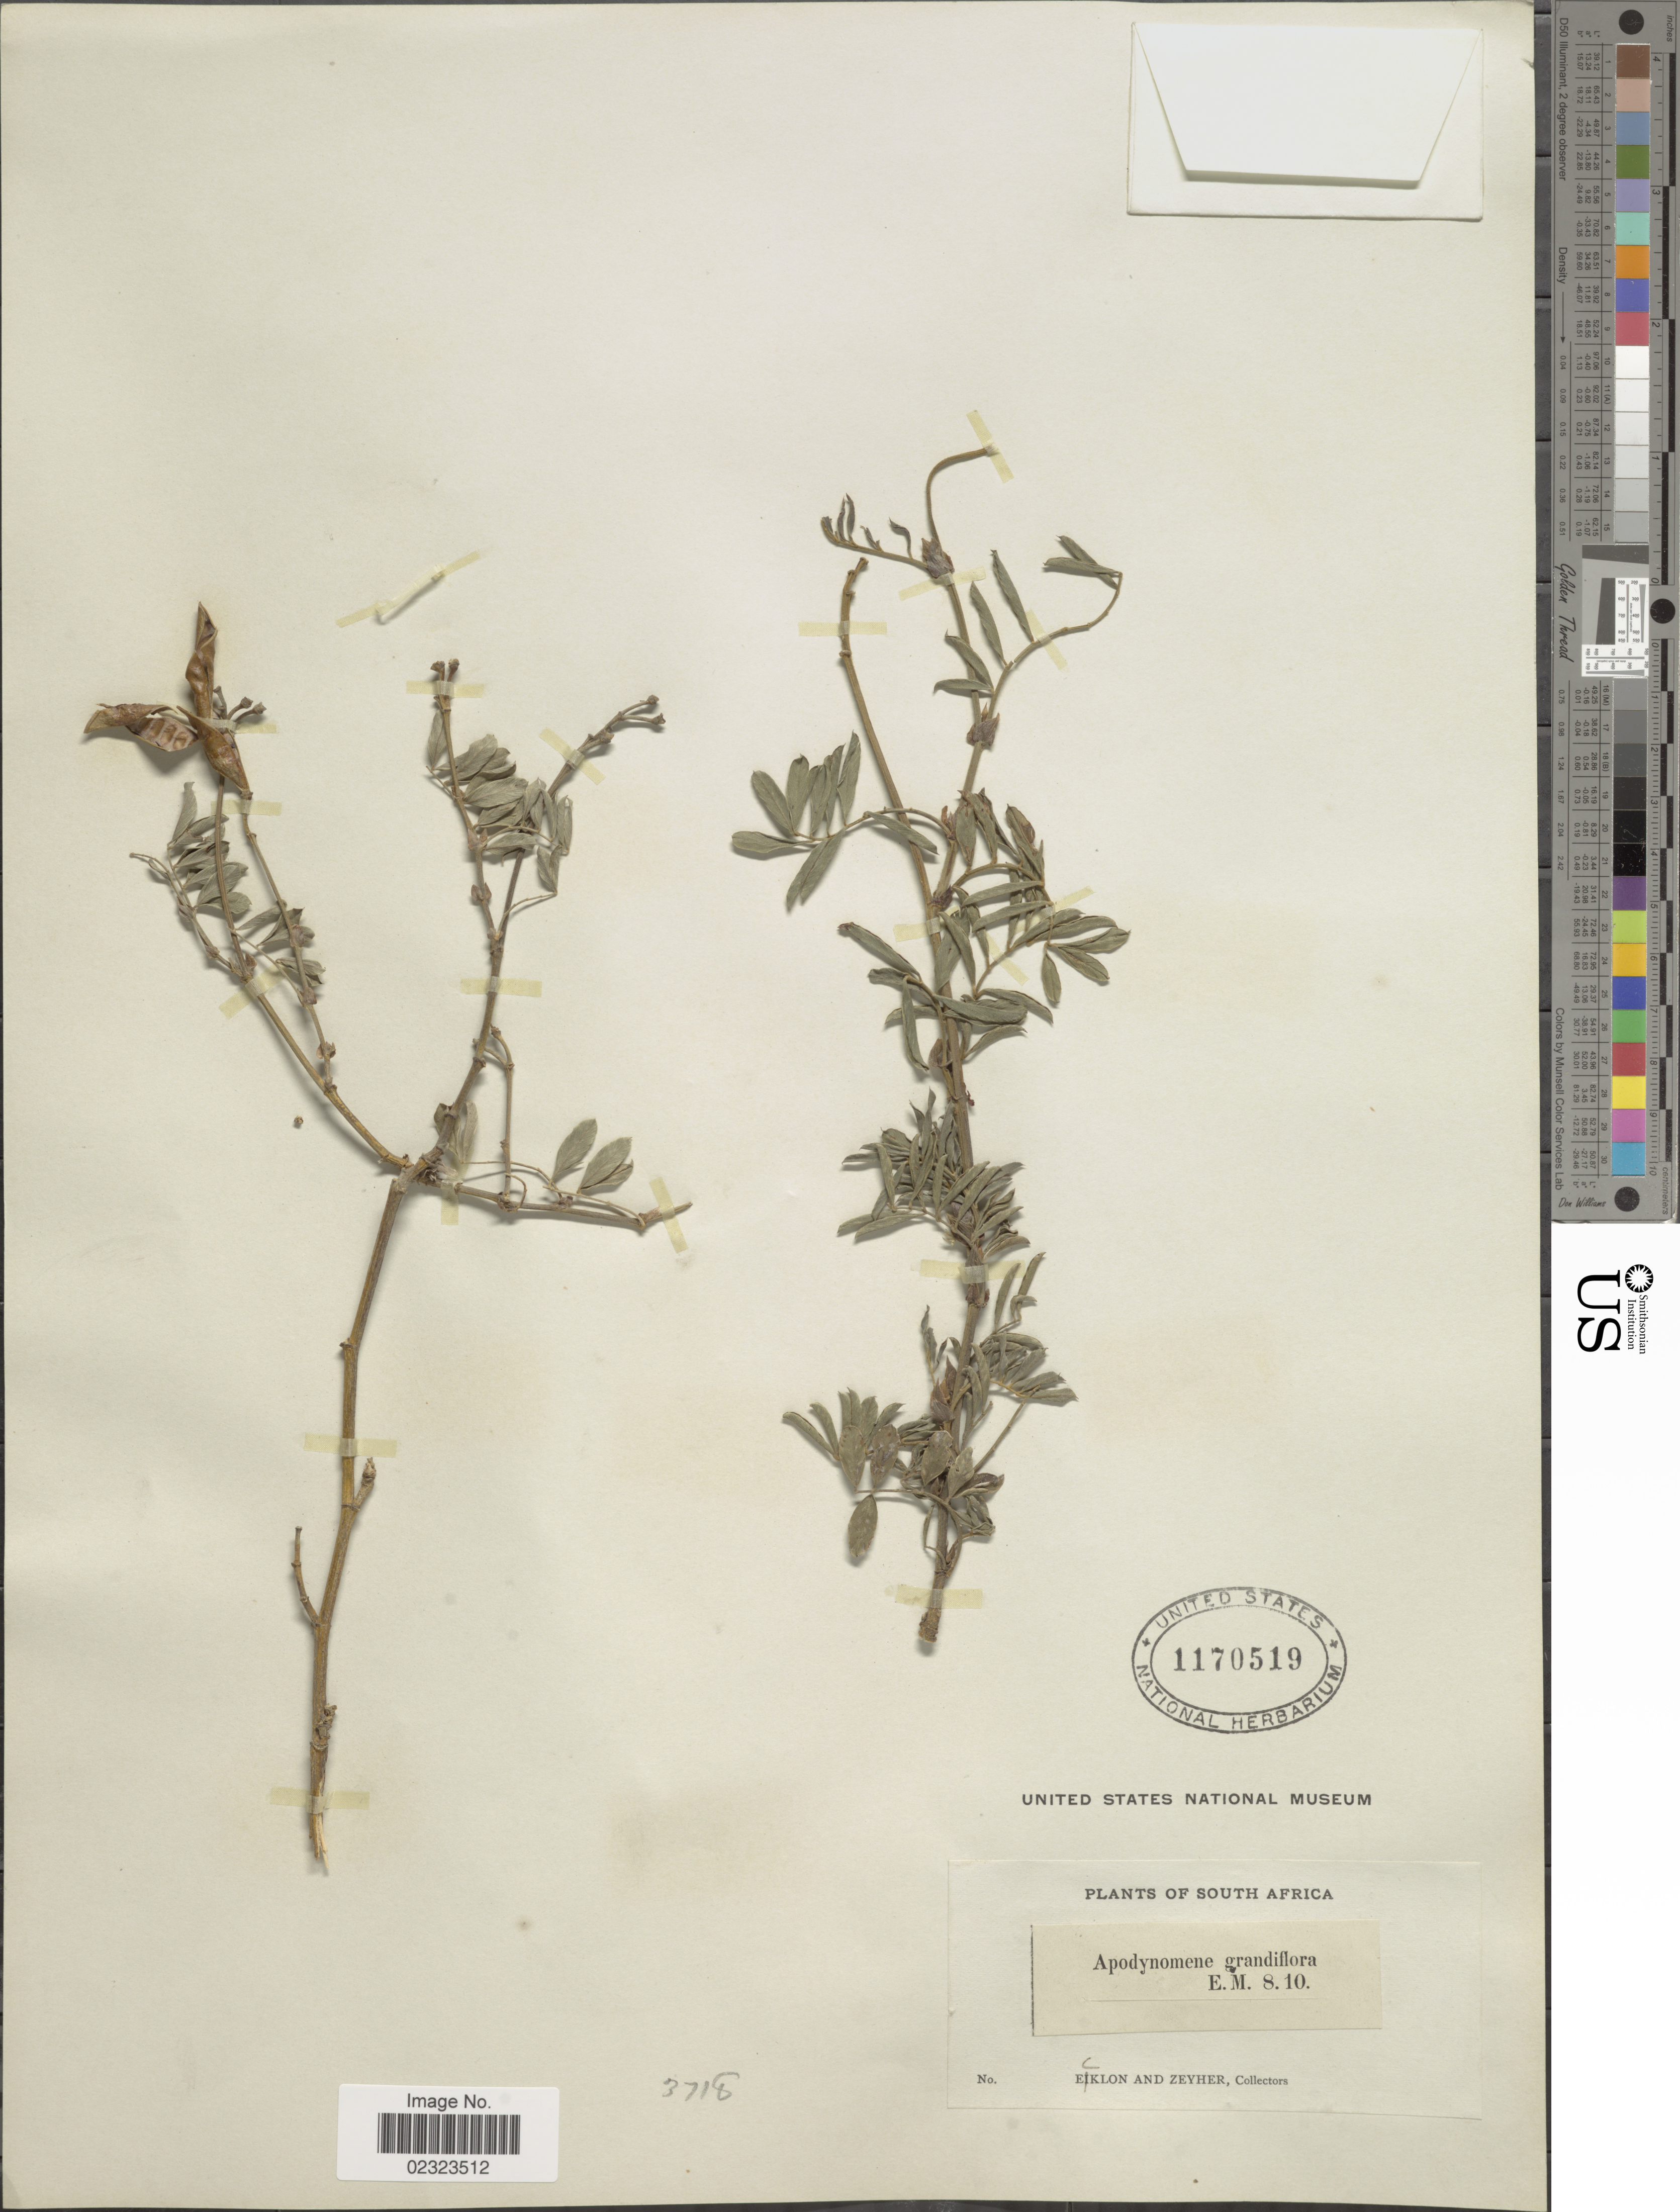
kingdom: Plantae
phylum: Tracheophyta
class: Magnoliopsida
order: Fabales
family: Fabaceae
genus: Tephrosia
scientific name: Tephrosia grandiflora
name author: (Vahl) Pers.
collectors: -. Ecklon & -. Zeyher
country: South Africa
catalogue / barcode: US 1170519